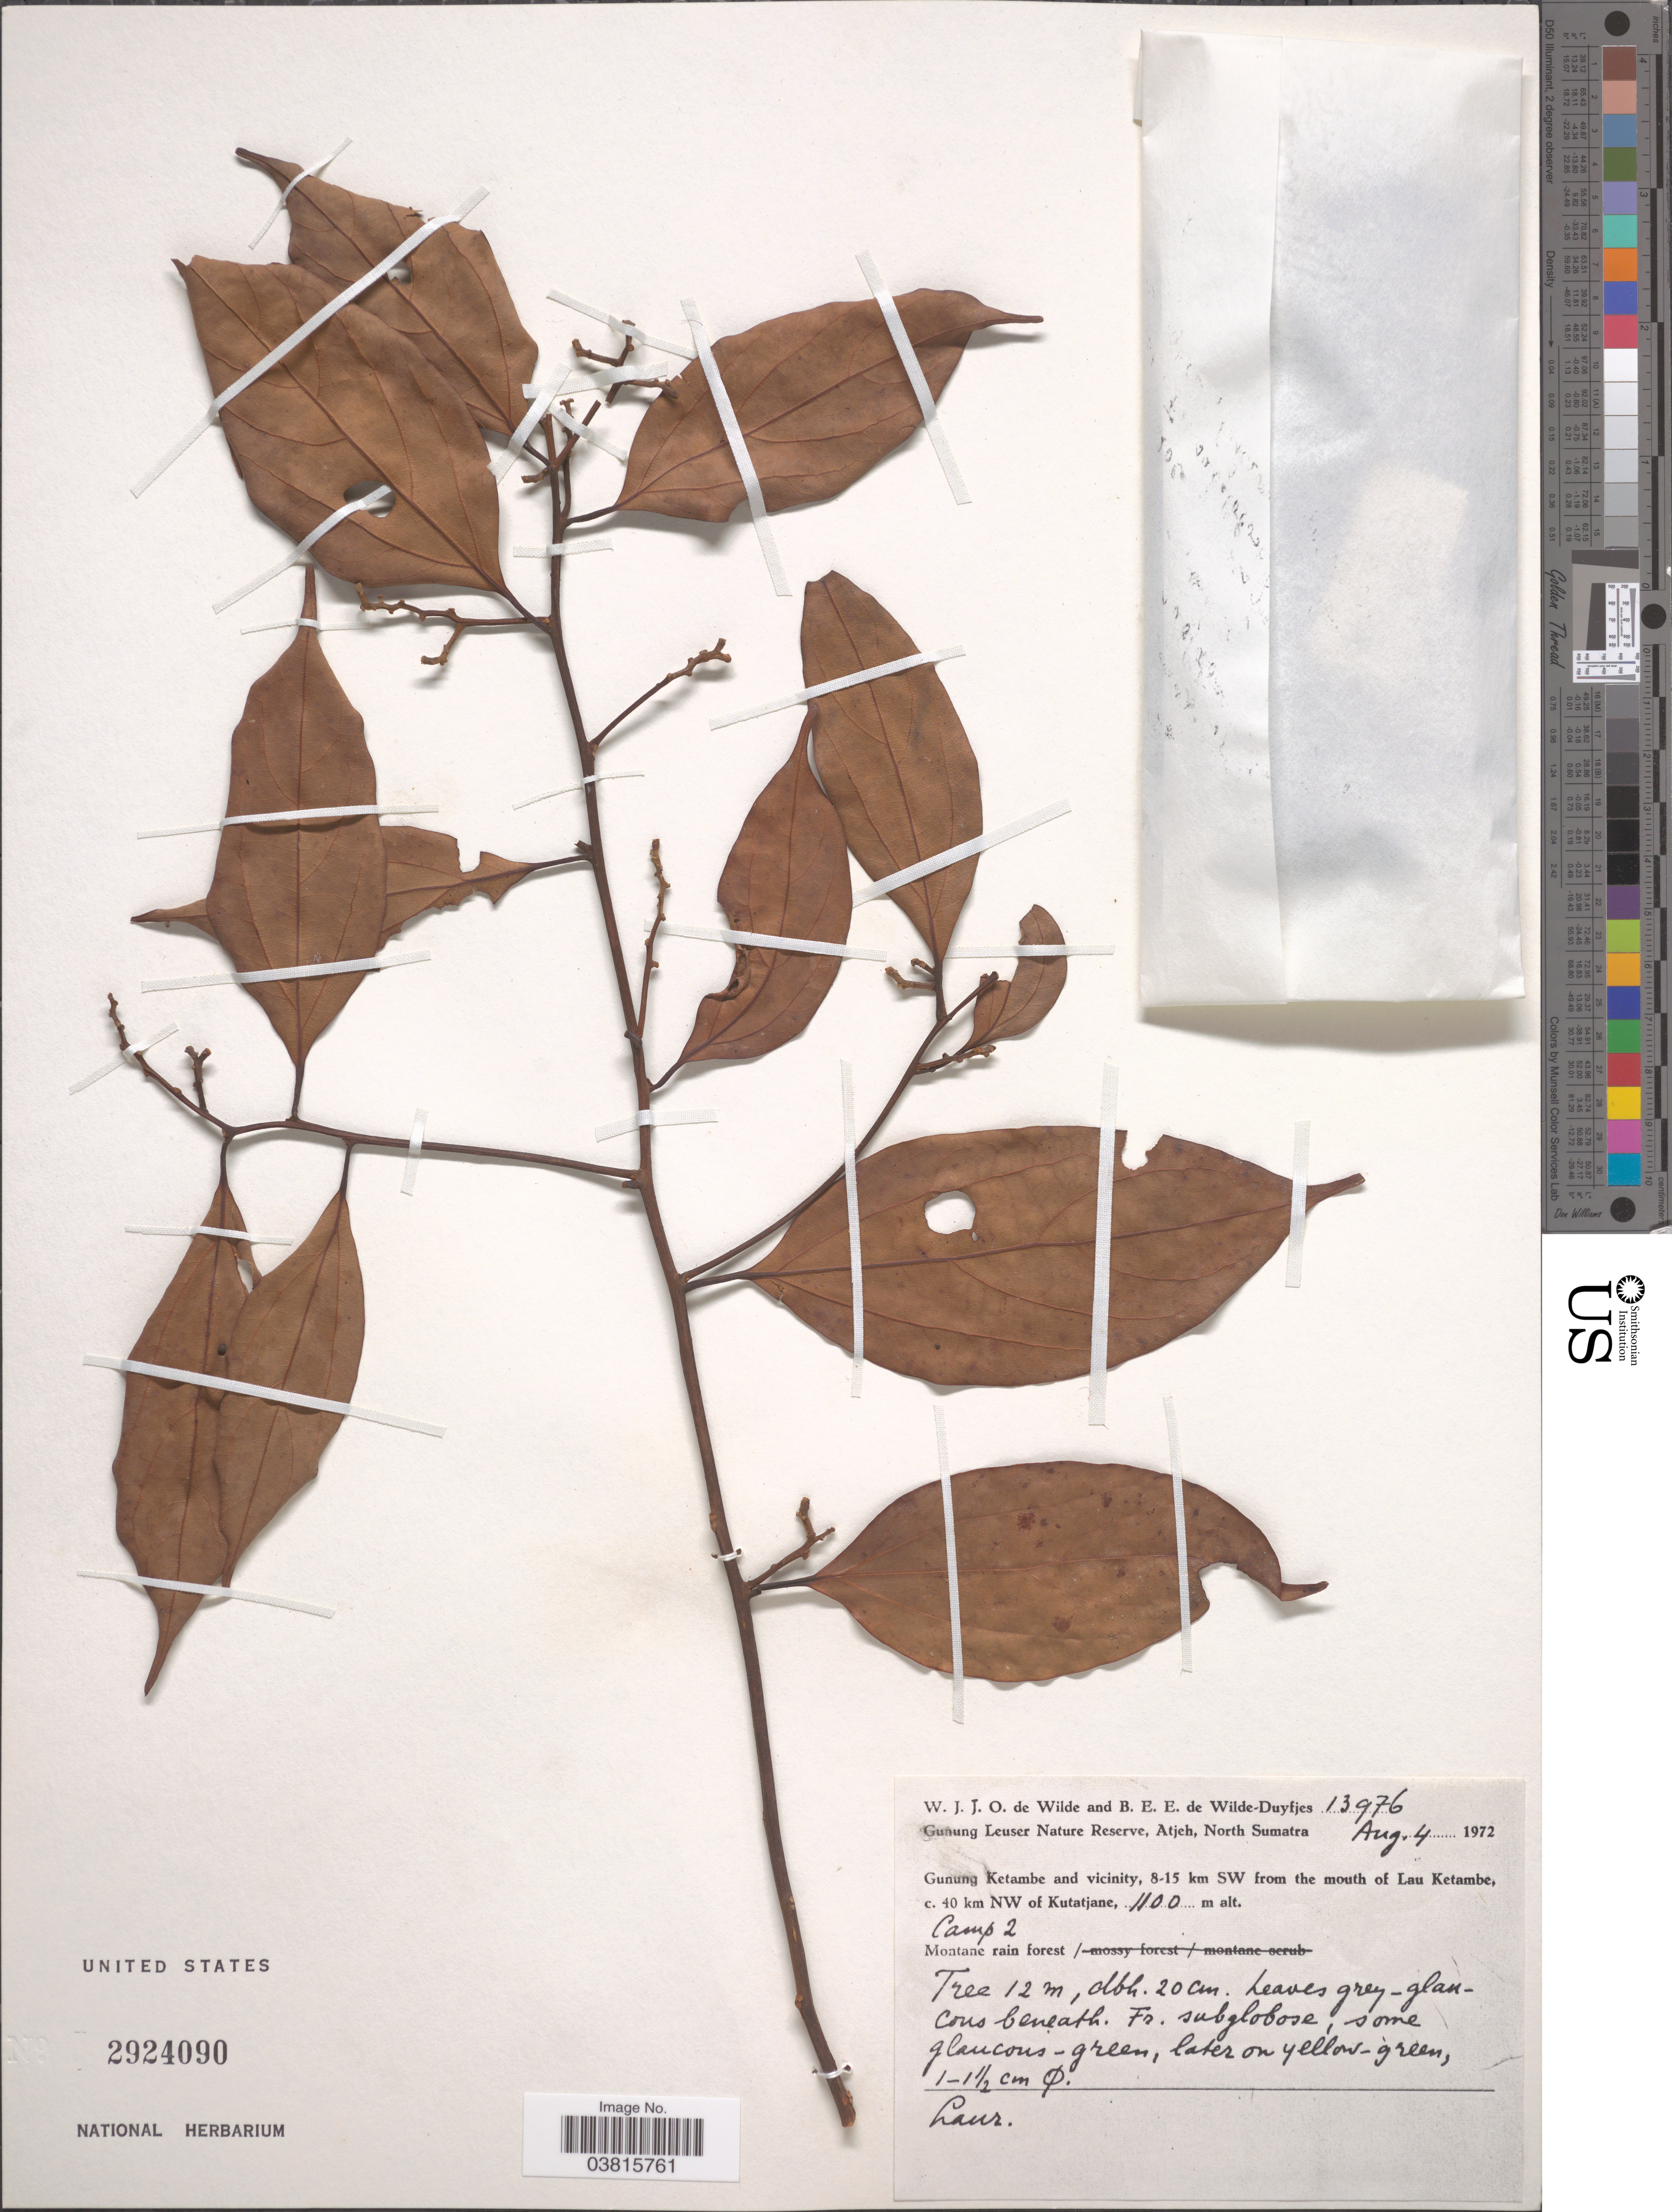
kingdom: Plantae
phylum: Tracheophyta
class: Magnoliopsida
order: Laurales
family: Lauraceae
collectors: W. J. de Wilde & B. E. de Wilde-Duyfjes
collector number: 13976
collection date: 1972-08-04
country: Indonesia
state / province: Sumatra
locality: Gunung Leuser Nature Reserve, Atjeh, North Sumatra. Gunung Ketambe and vicinity, 8-15 km SW from the mouth of Lau Ketambe, c. 40 km NW of Kutatjane, Camp 2.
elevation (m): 1100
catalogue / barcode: US 2924090